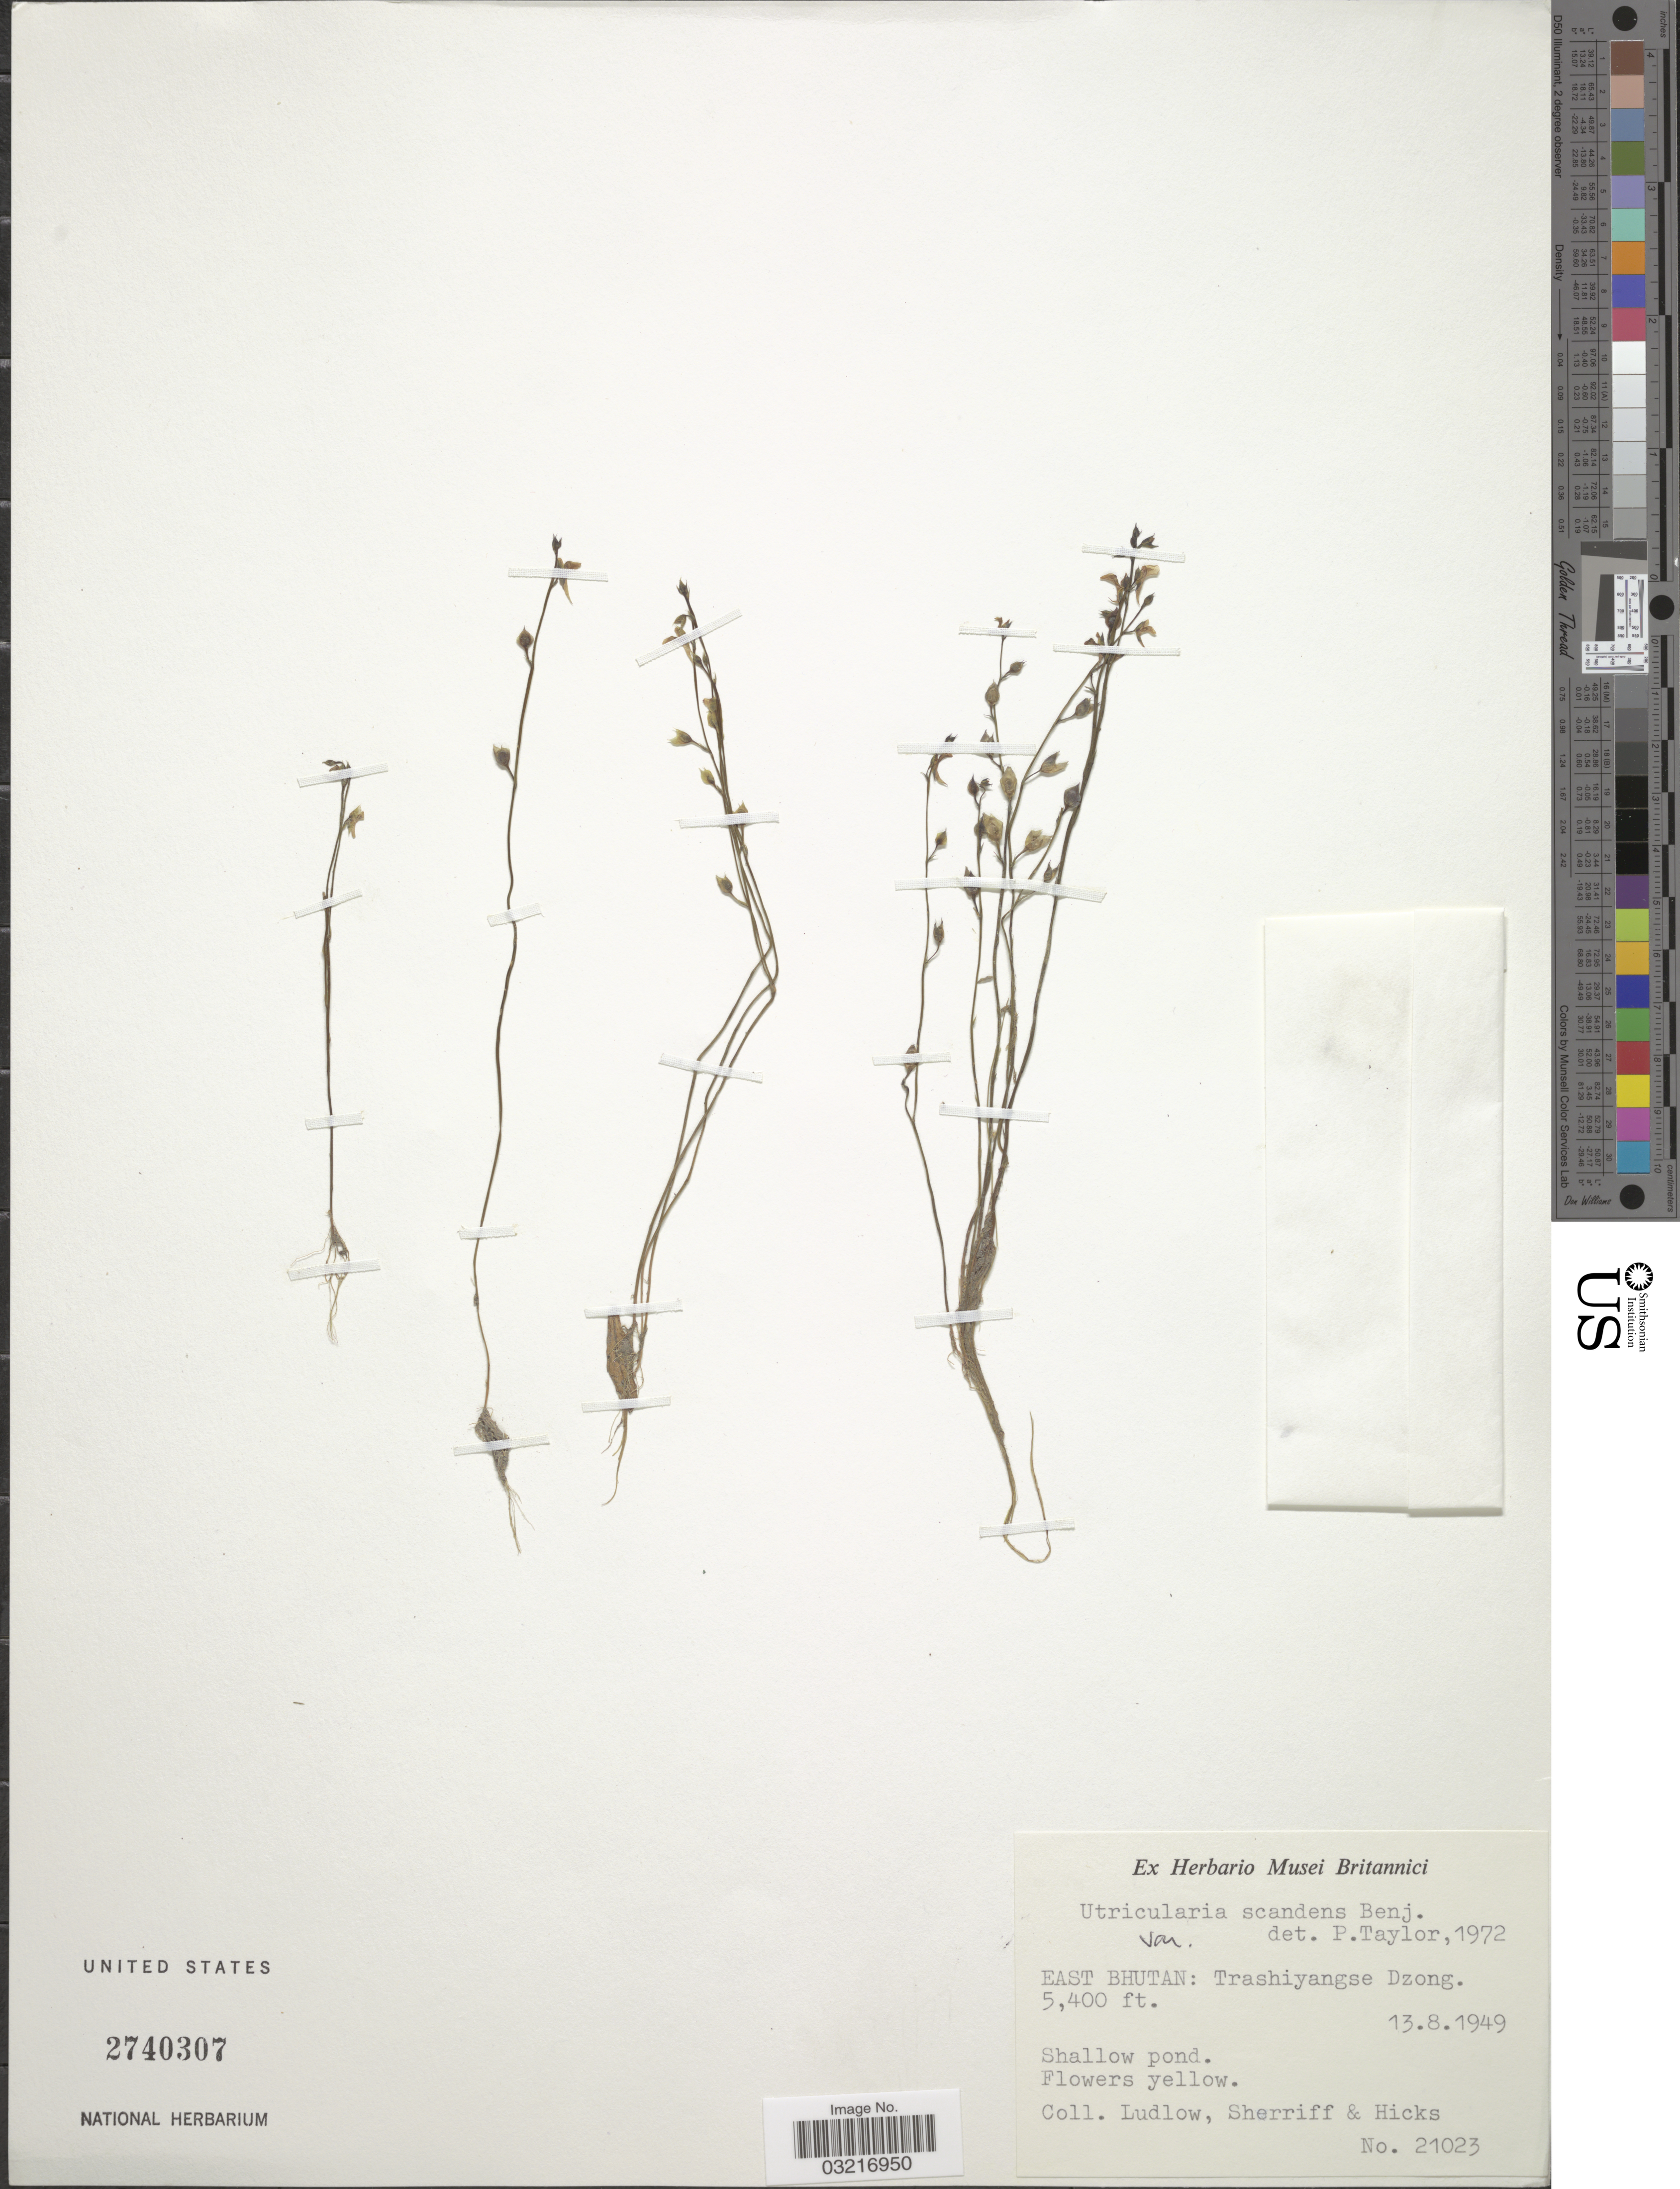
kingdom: Plantae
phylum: Tracheophyta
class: Magnoliopsida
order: Lamiales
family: Lentibulariaceae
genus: Utricularia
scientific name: Utricularia scandens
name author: Benj.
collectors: -. Ludlow, Sherriff & -. Hicks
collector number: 21023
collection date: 1949-08-13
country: Bhutan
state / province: Trashi Yangste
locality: East Bhutan: Trashiyangse Dzong.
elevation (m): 1646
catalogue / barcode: US 2740307